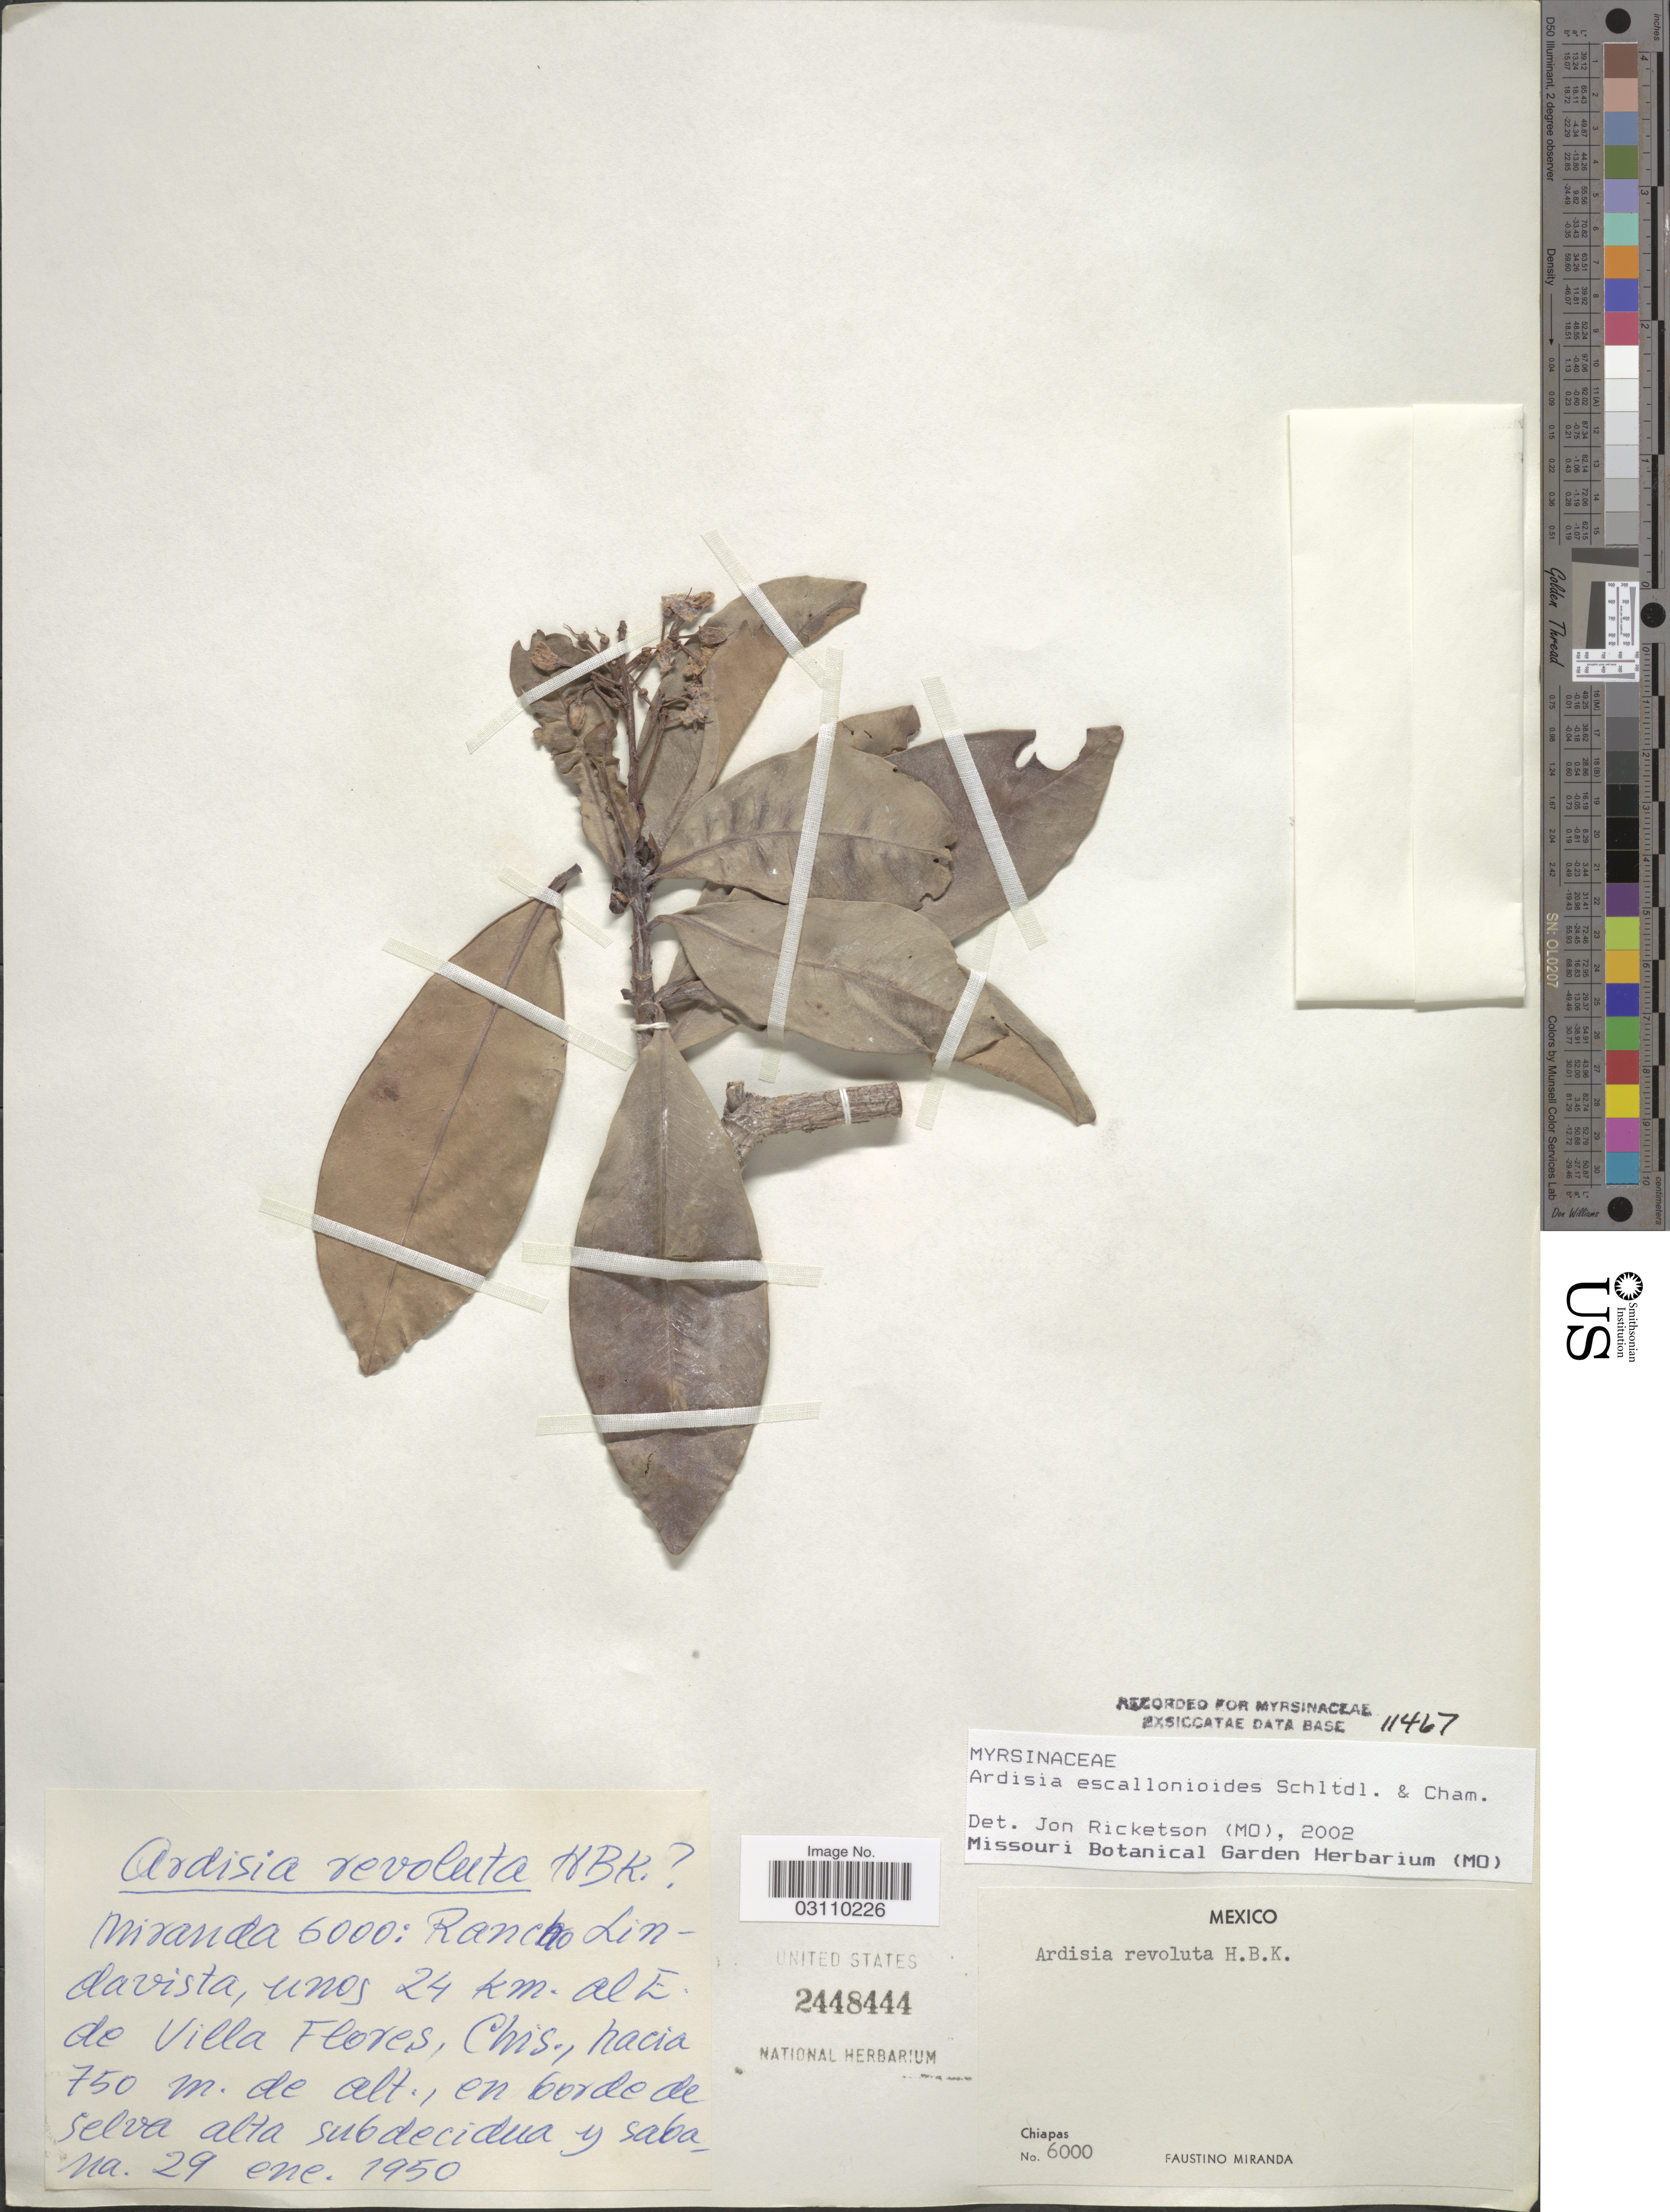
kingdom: Plantae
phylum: Tracheophyta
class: Magnoliopsida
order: Ericales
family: Primulaceae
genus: Ardisia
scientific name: Ardisia escallonioides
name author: Schltdl. & Cham.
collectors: F. Miranda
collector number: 6000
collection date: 1950-01-29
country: Mexico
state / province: Chiapas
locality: Rancho Lindavista, unos 24 km. al E. de Villa Flores.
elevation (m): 750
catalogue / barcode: US 2448444